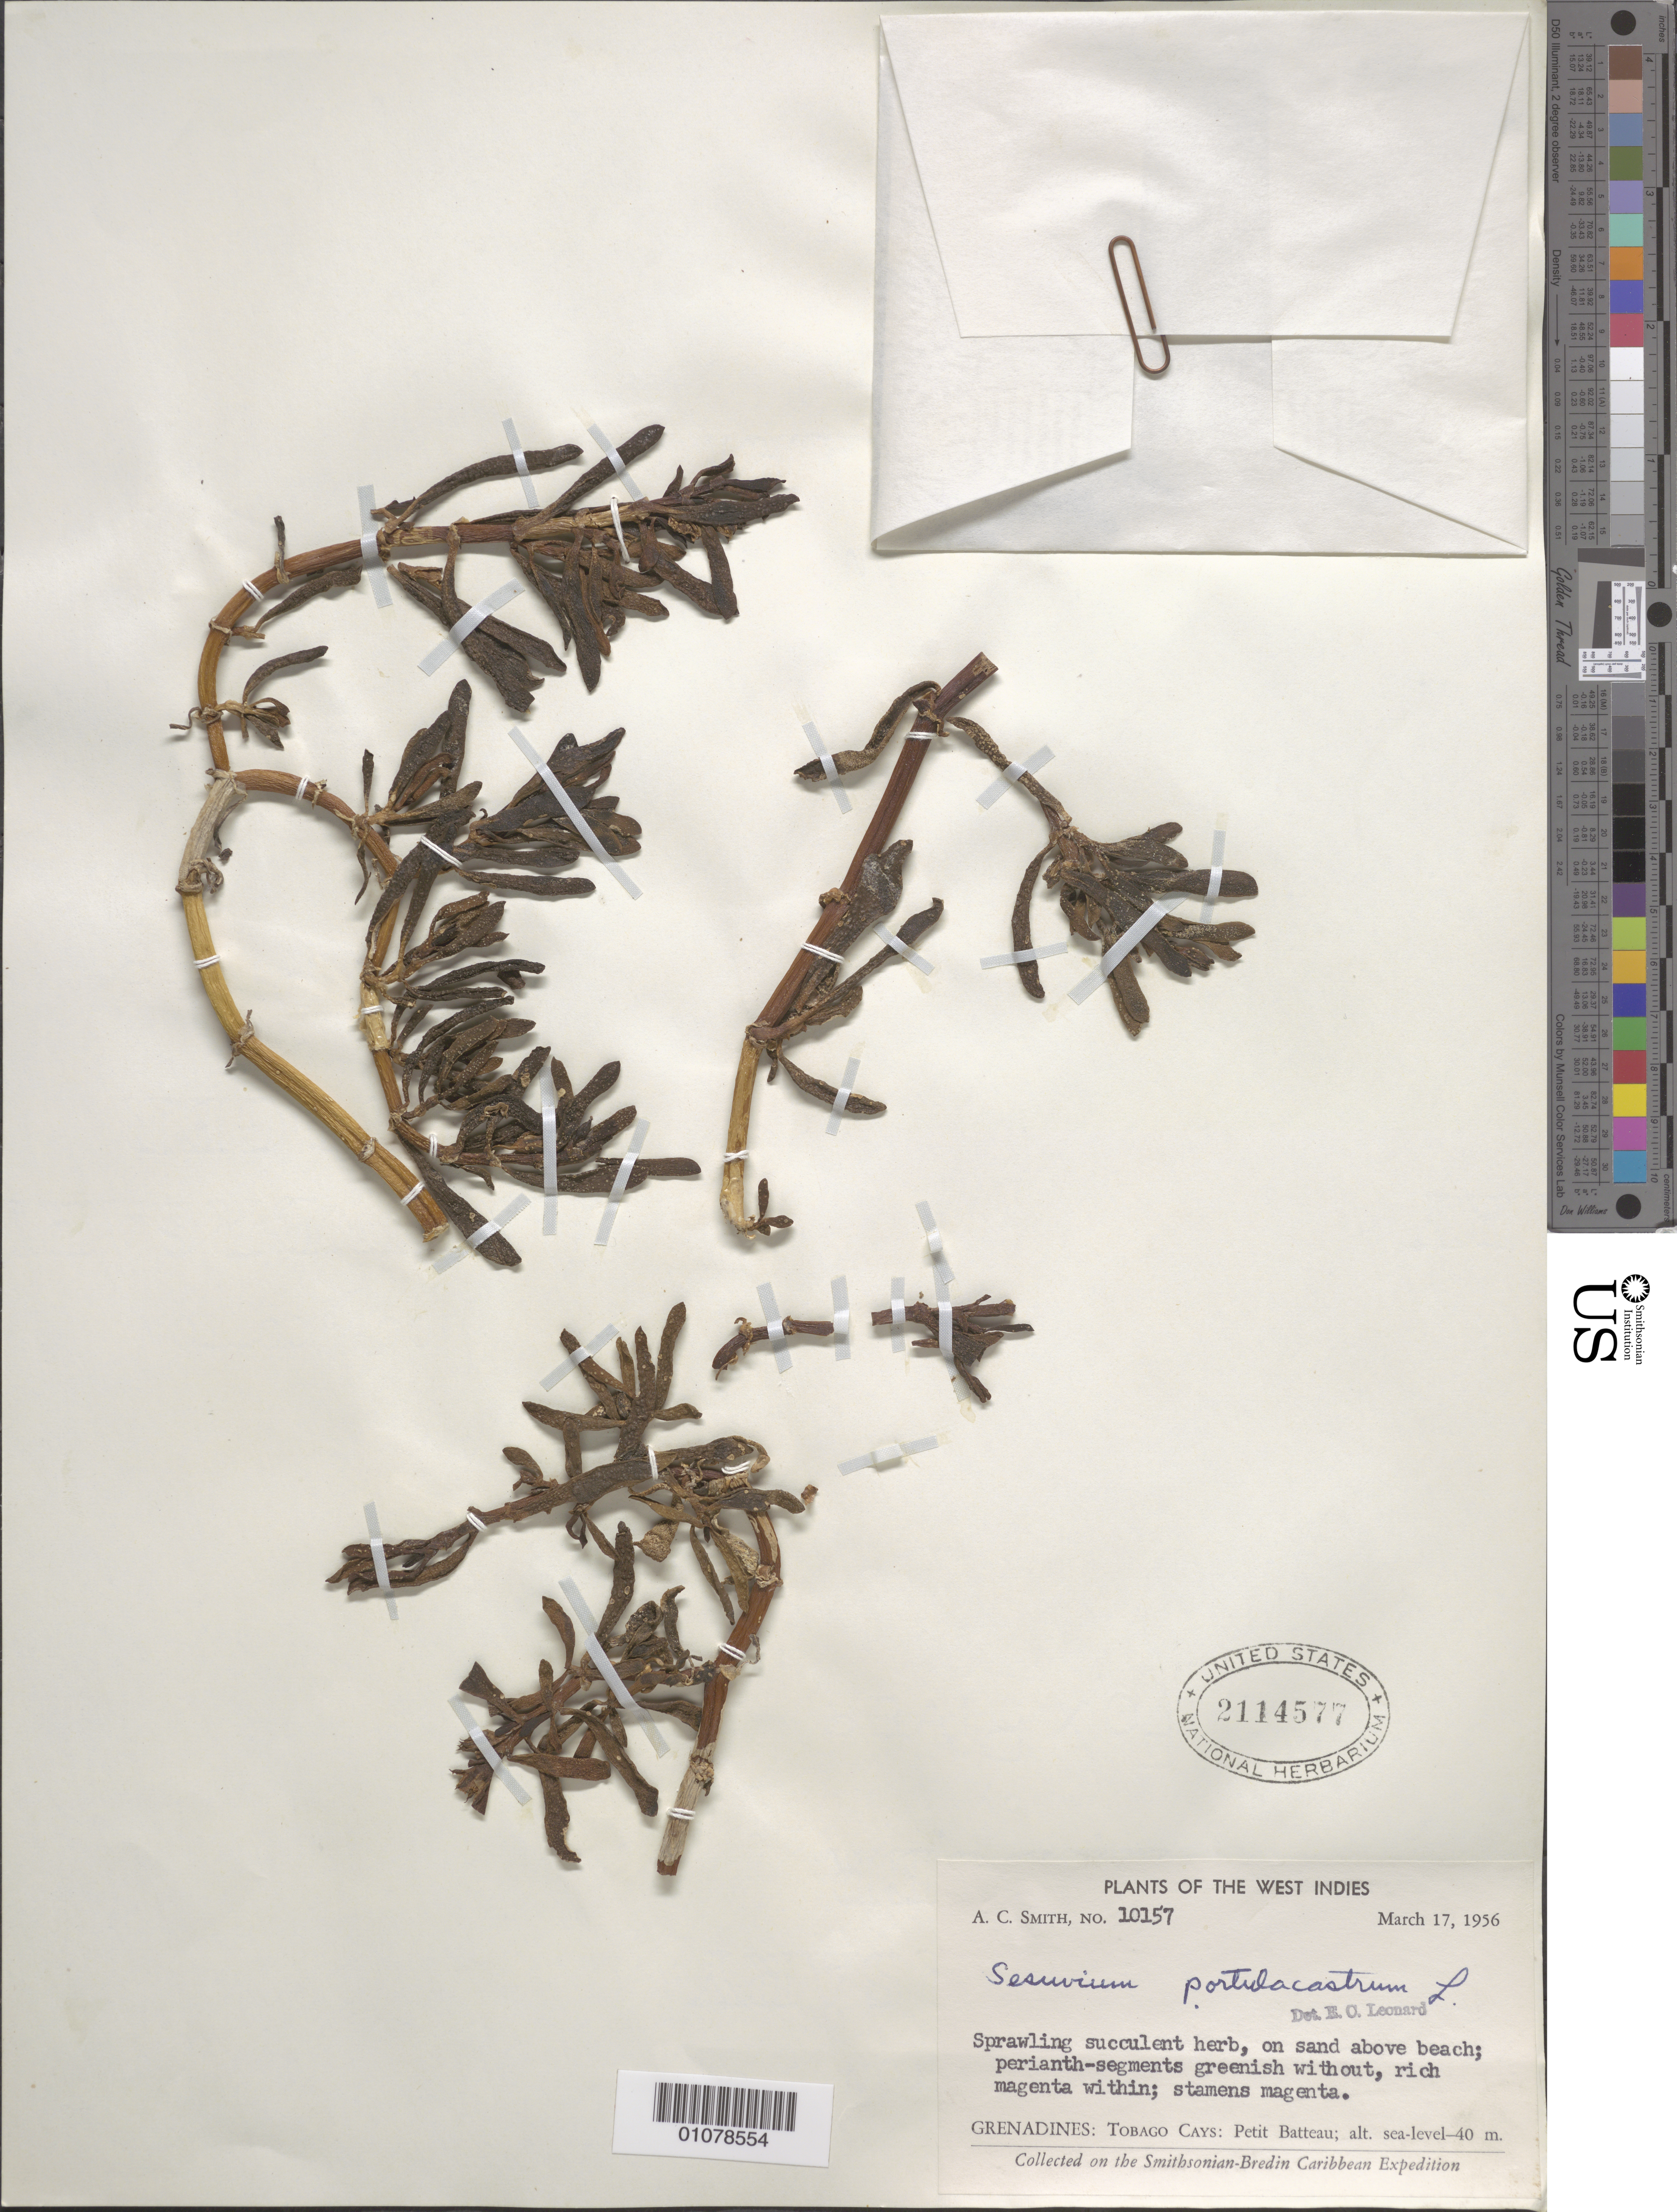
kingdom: Plantae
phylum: Tracheophyta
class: Magnoliopsida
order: Caryophyllales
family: Aizoaceae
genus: Sesuvium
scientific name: Sesuvium portulacastrum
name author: (L.) L.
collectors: A. C. Smith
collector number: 10157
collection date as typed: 17 Mar 1956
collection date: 1956-03-17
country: Trinidad and Tobago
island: Tobago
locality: Tobago Cays: Petit Batteau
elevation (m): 0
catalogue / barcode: US 2114577